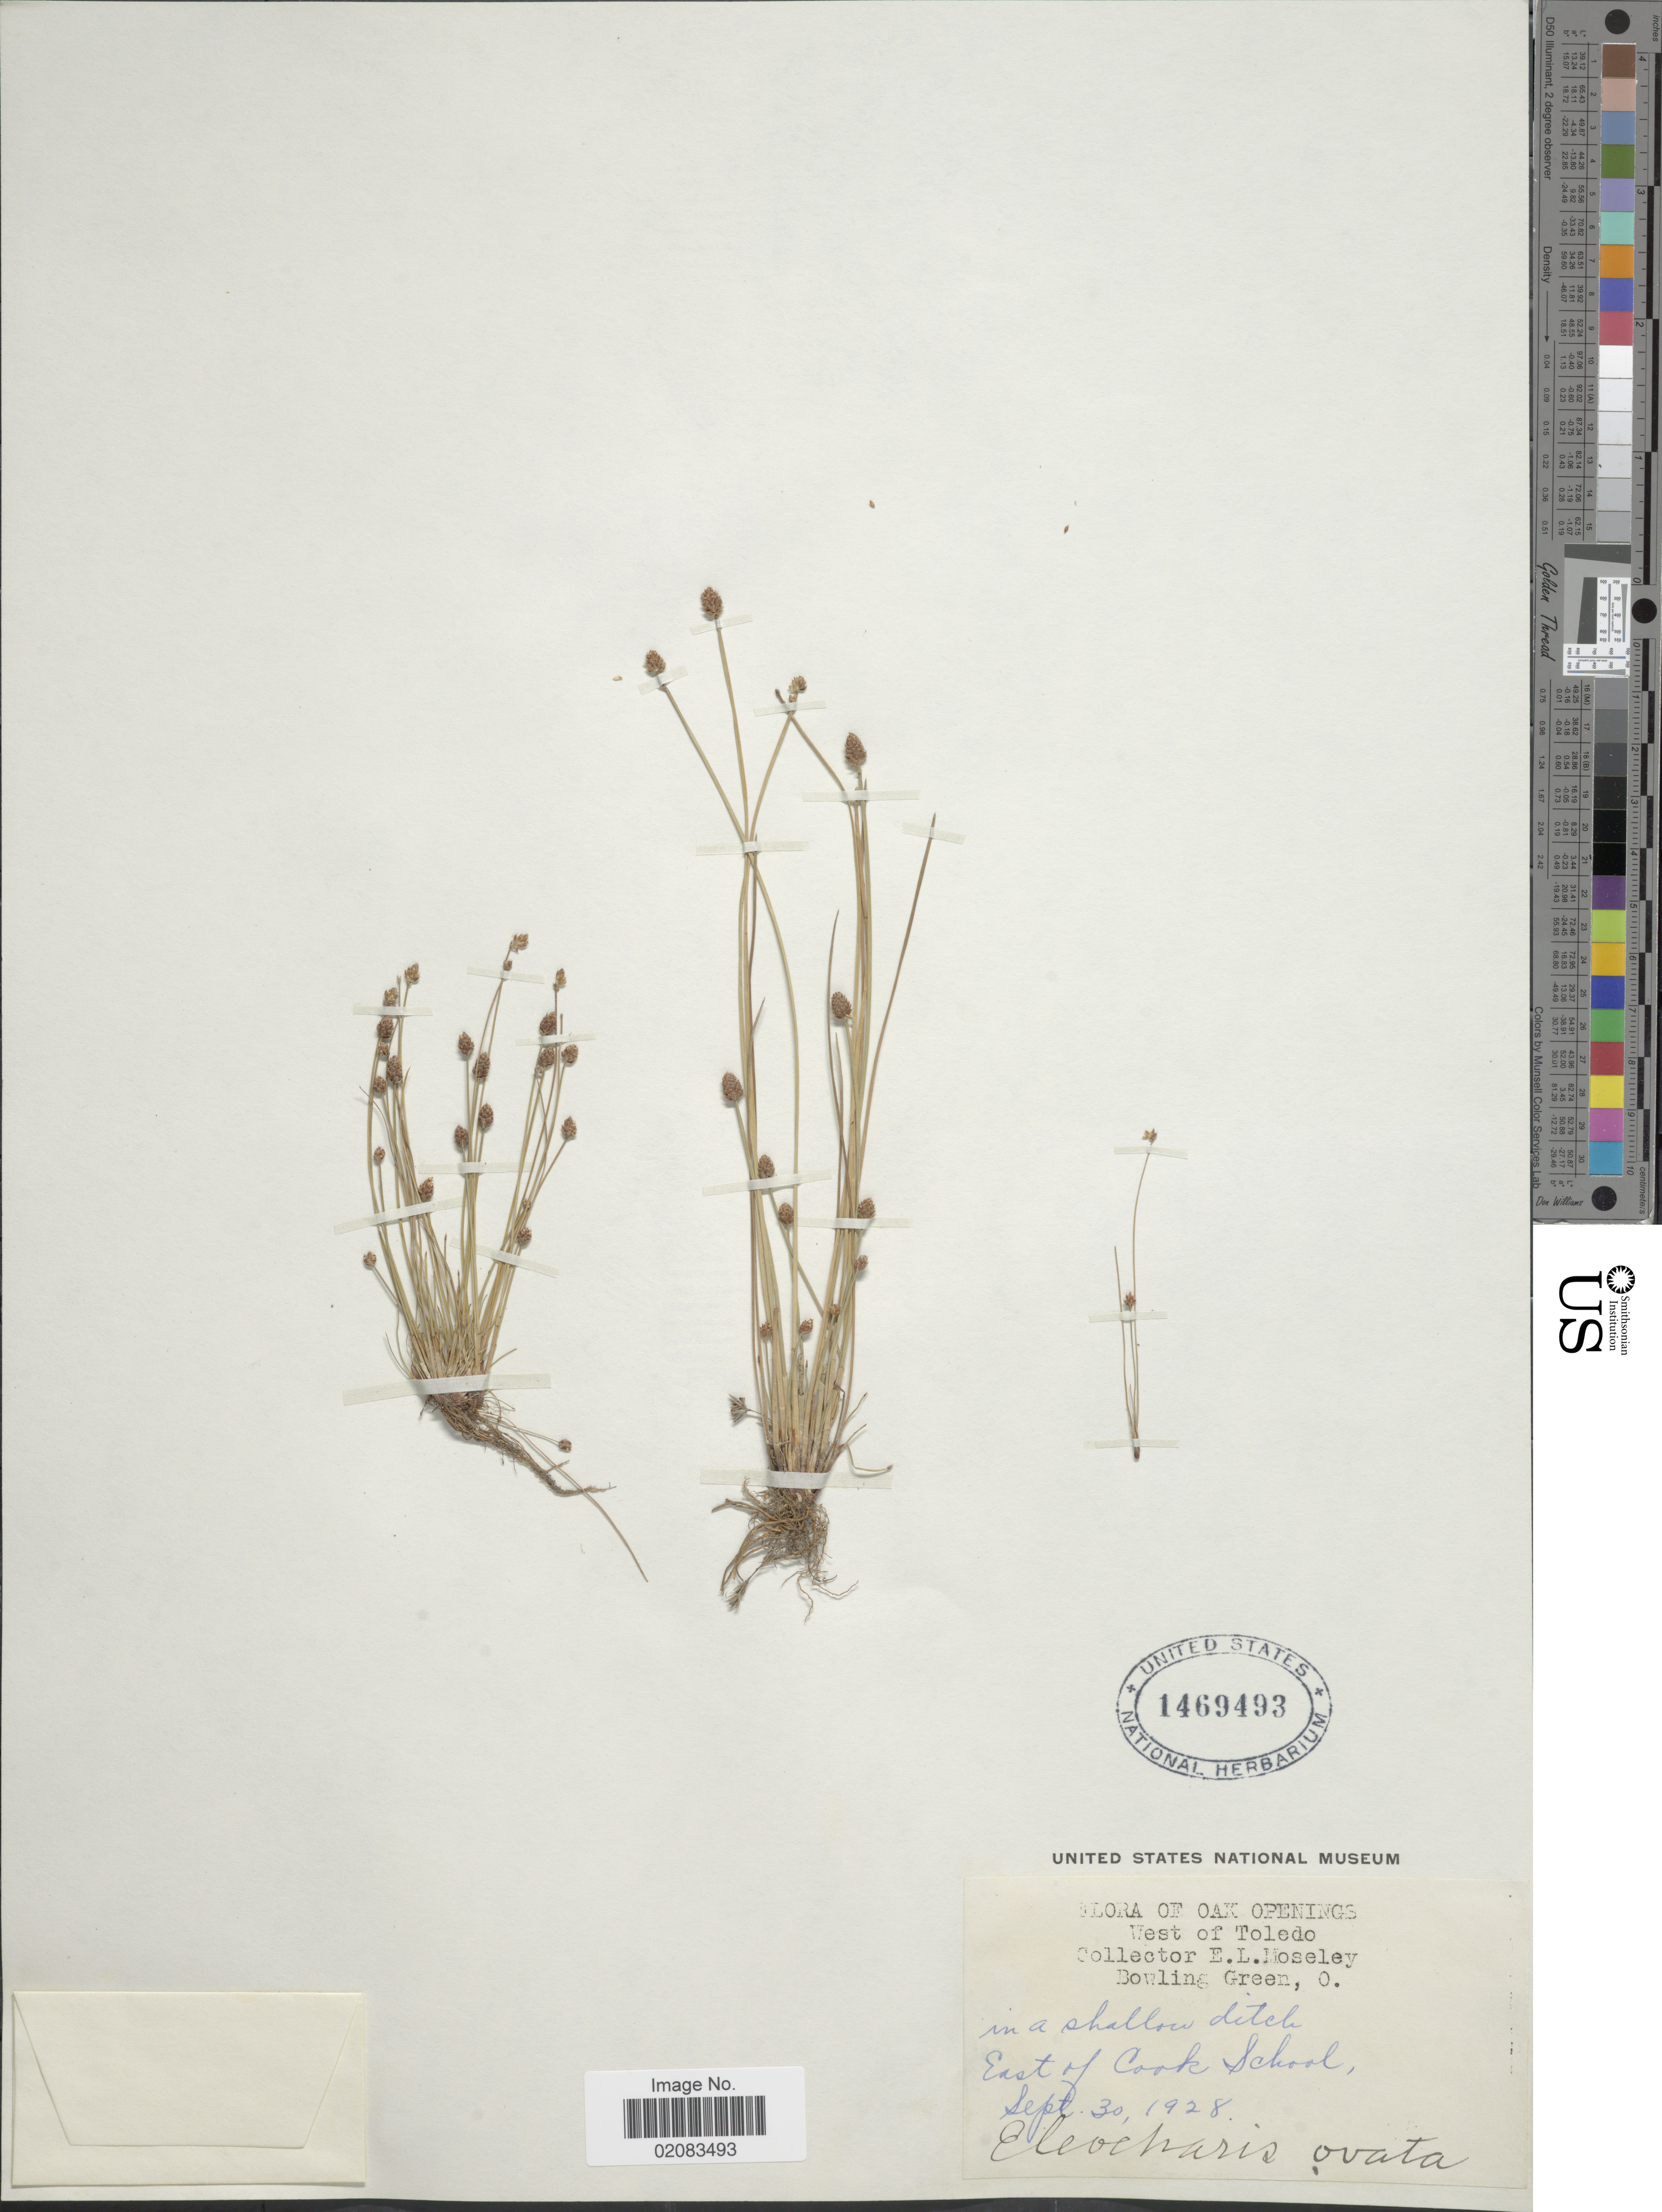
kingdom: Plantae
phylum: Tracheophyta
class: Liliopsida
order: Poales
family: Cyperaceae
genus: Eleocharis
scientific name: Eleocharis obtusa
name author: (Willd.) Schult.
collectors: E. Moseley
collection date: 1928-09-30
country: Belize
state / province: Toledo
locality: Oak Openings, West of Toledo, East of Cook School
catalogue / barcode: US 1469493